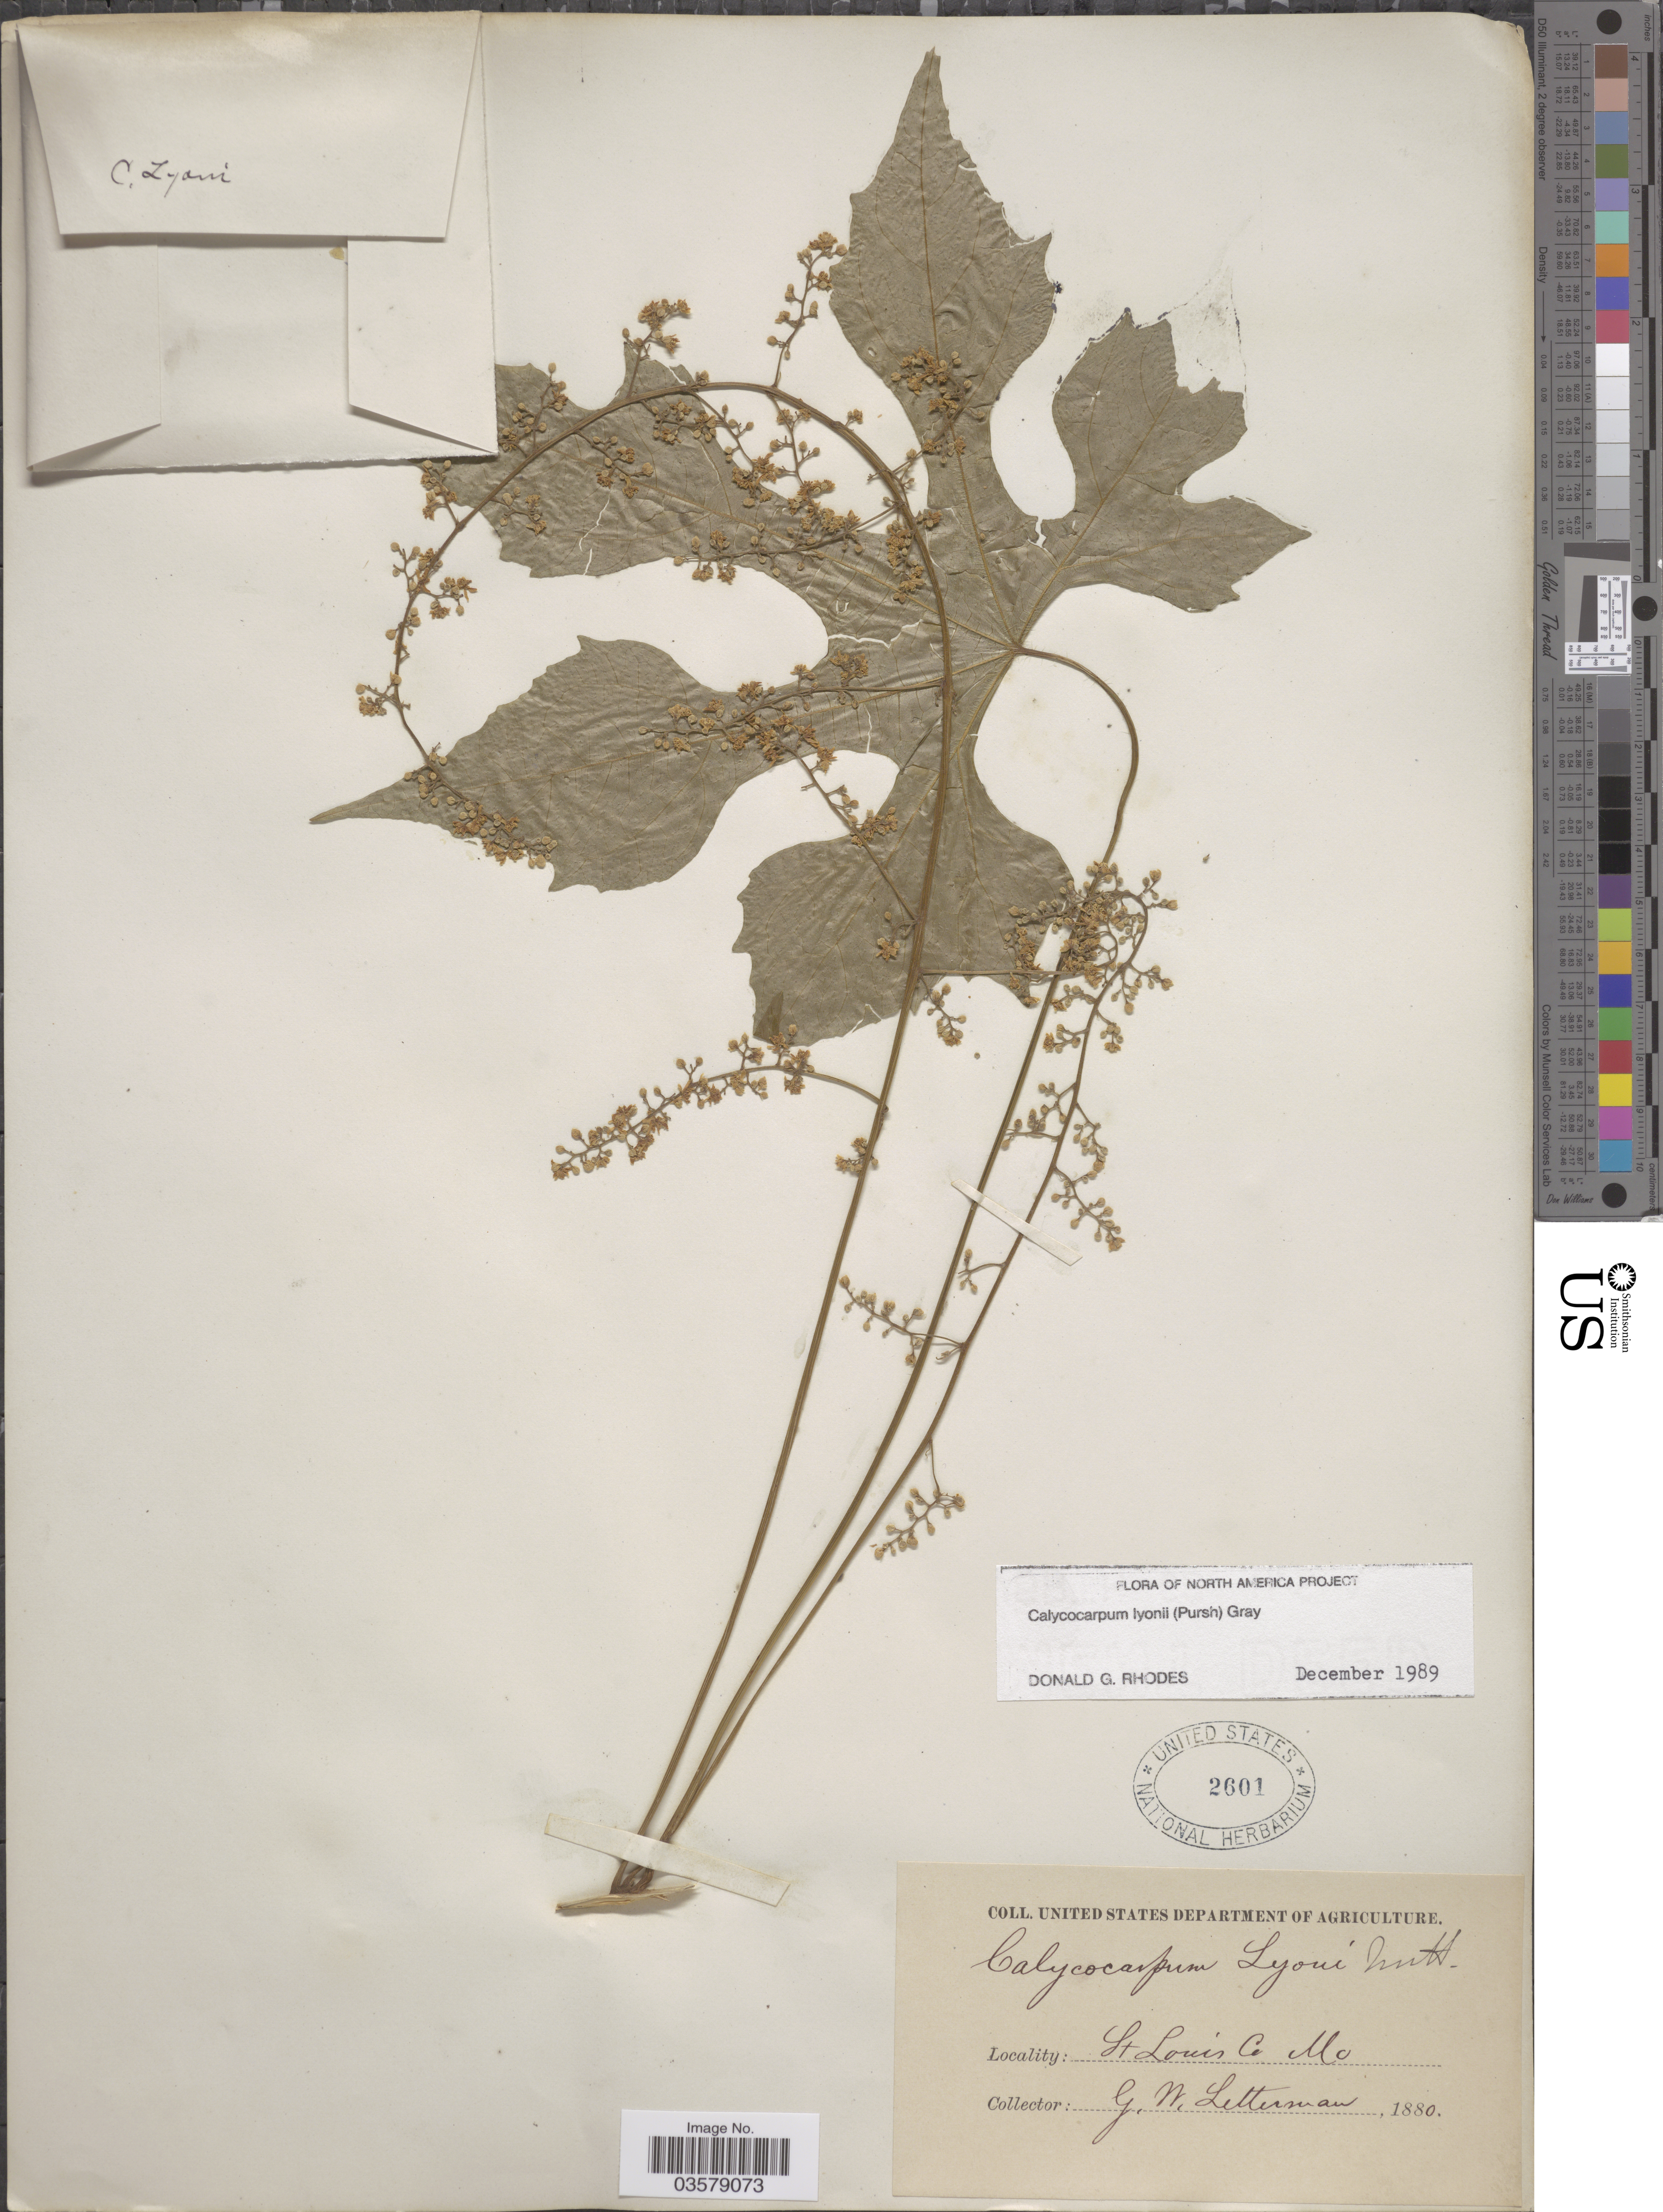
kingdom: Plantae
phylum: Tracheophyta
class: Magnoliopsida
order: Ranunculales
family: Menispermaceae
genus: Calycocarpum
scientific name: Calycocarpum lyonii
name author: (Pursh) A. Gray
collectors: G. W. Letterman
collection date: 1880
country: United States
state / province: Missouri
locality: St Louis Co.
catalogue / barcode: US 2601